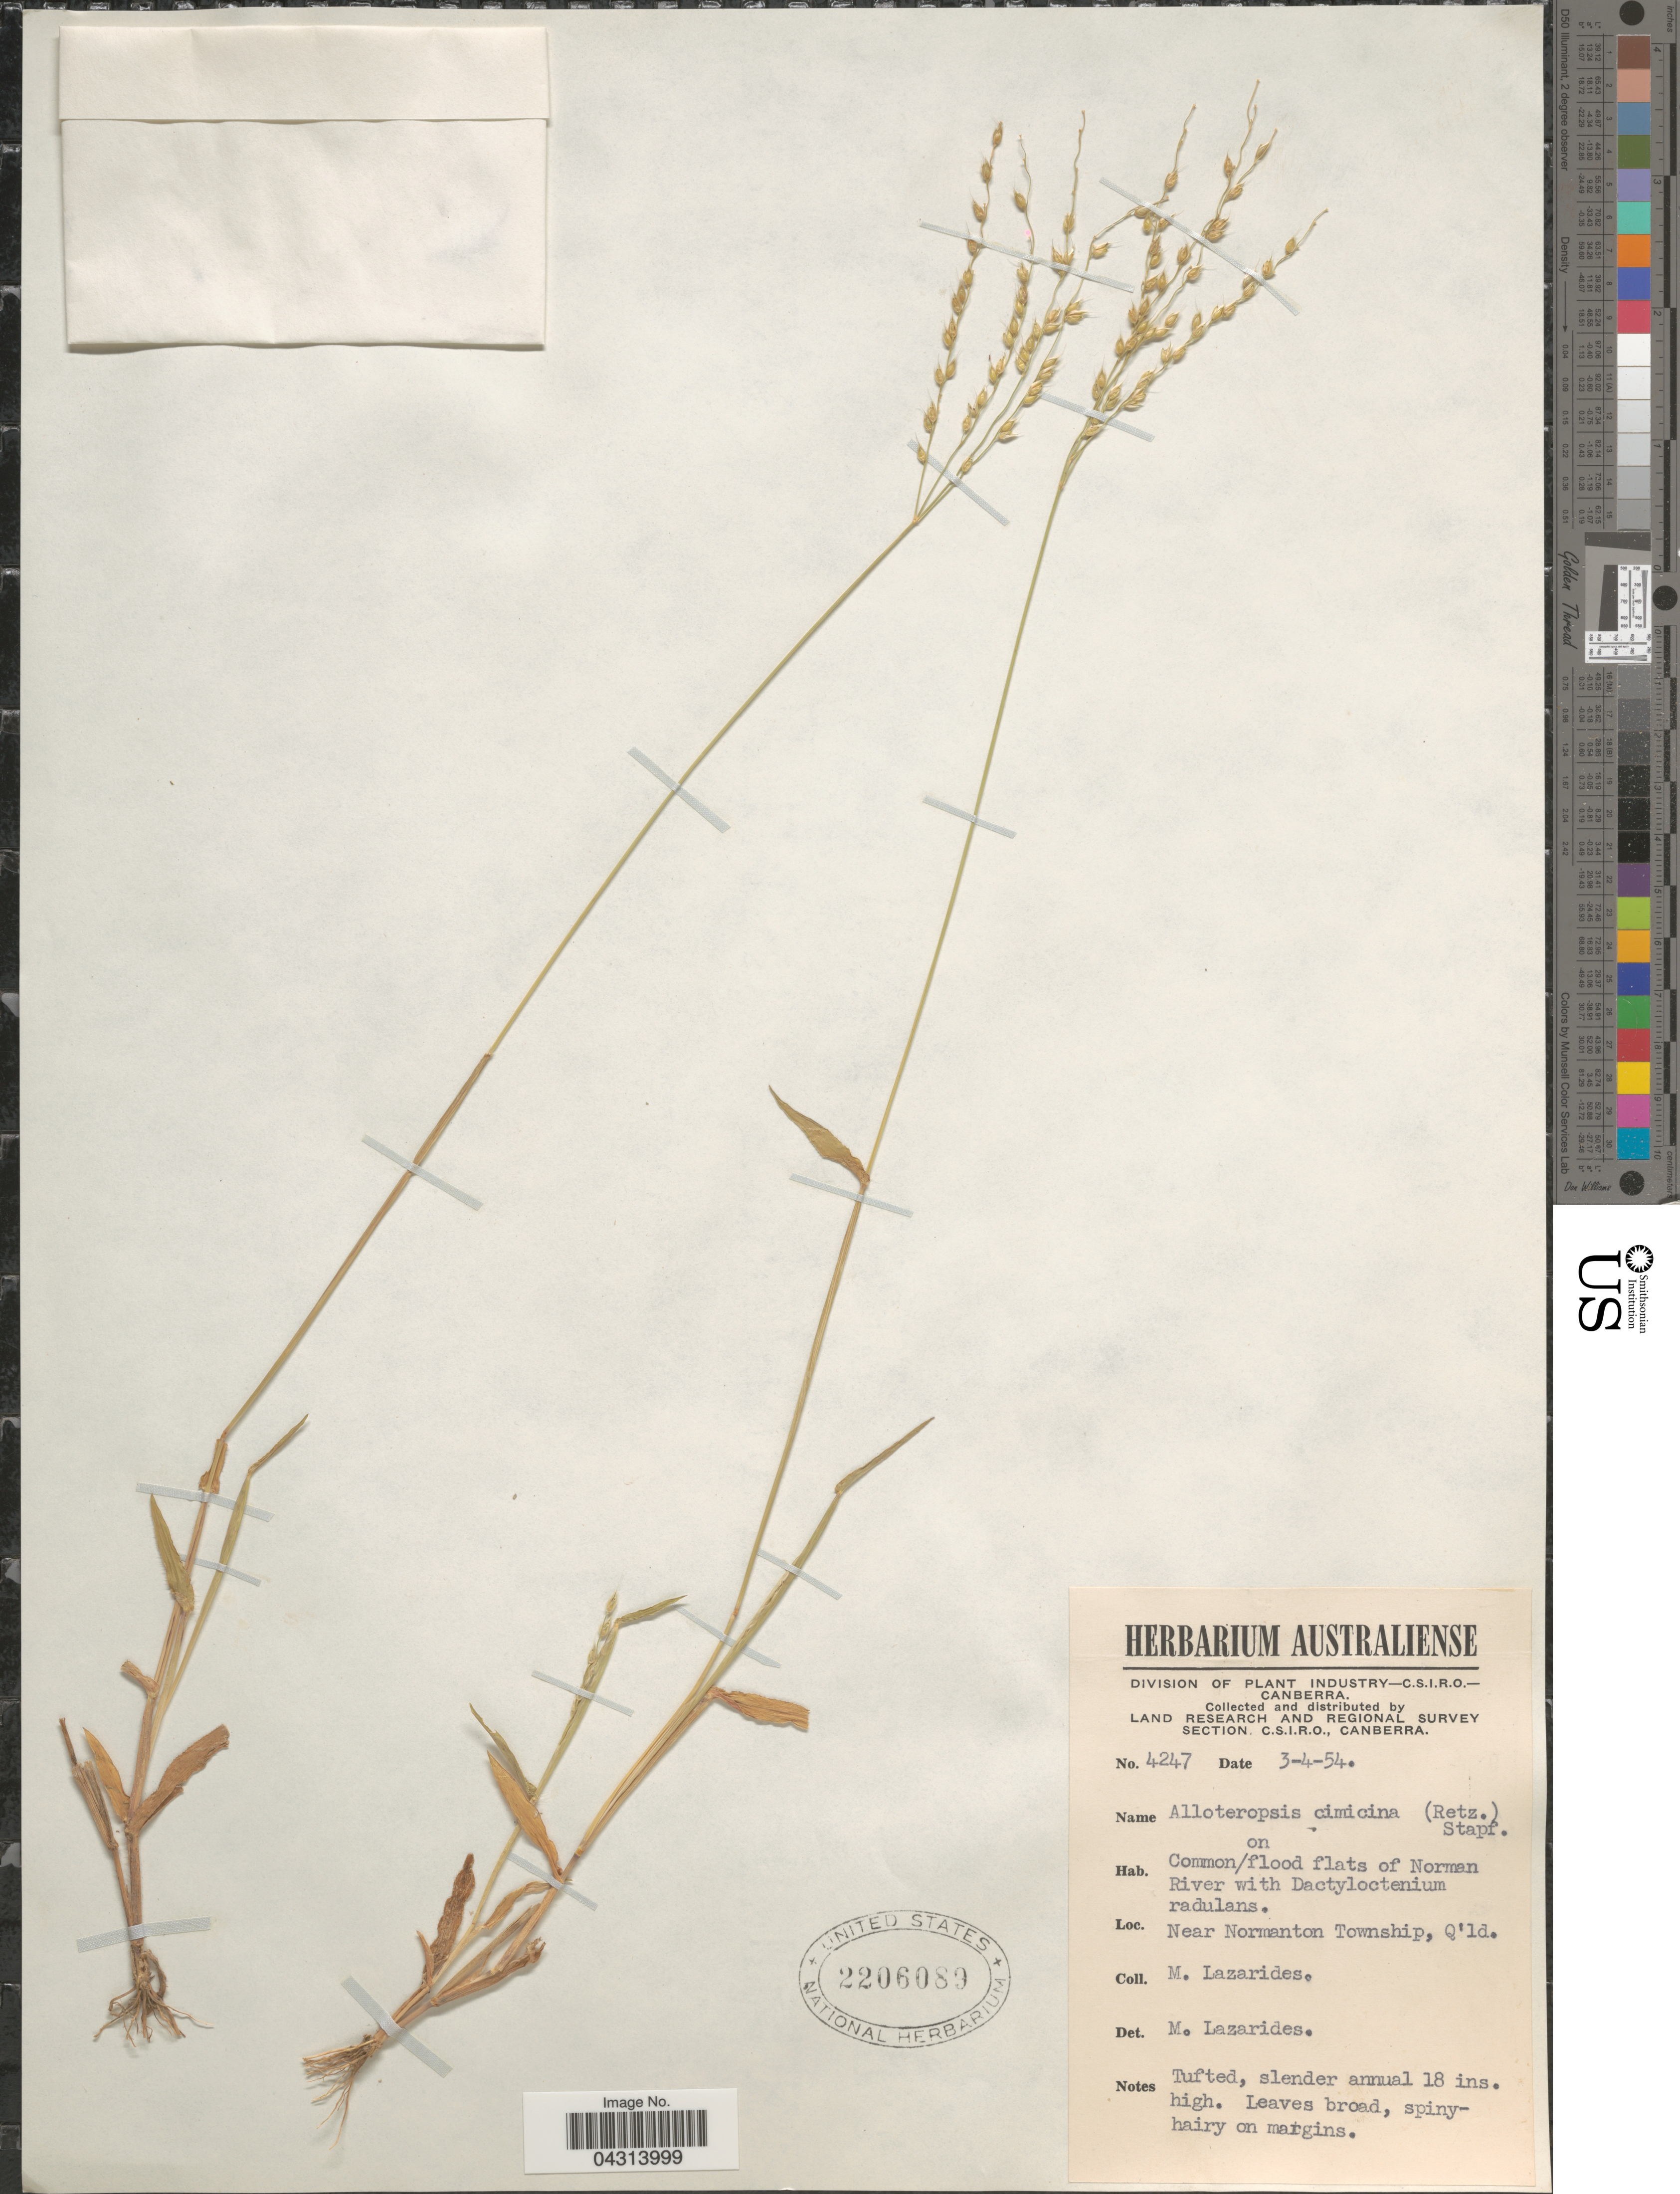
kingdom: Plantae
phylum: Tracheophyta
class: Liliopsida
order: Poales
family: Poaceae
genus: Alloteropsis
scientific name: Alloteropsis cimicina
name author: (L.) Stapf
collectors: M. Lazarides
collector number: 4247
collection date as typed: Transcribed d/m/y: 3/4/54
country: Australia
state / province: Queensland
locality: Common on flood flats of Norman River. Near Normanton Township, Q'ld.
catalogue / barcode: US 2206089